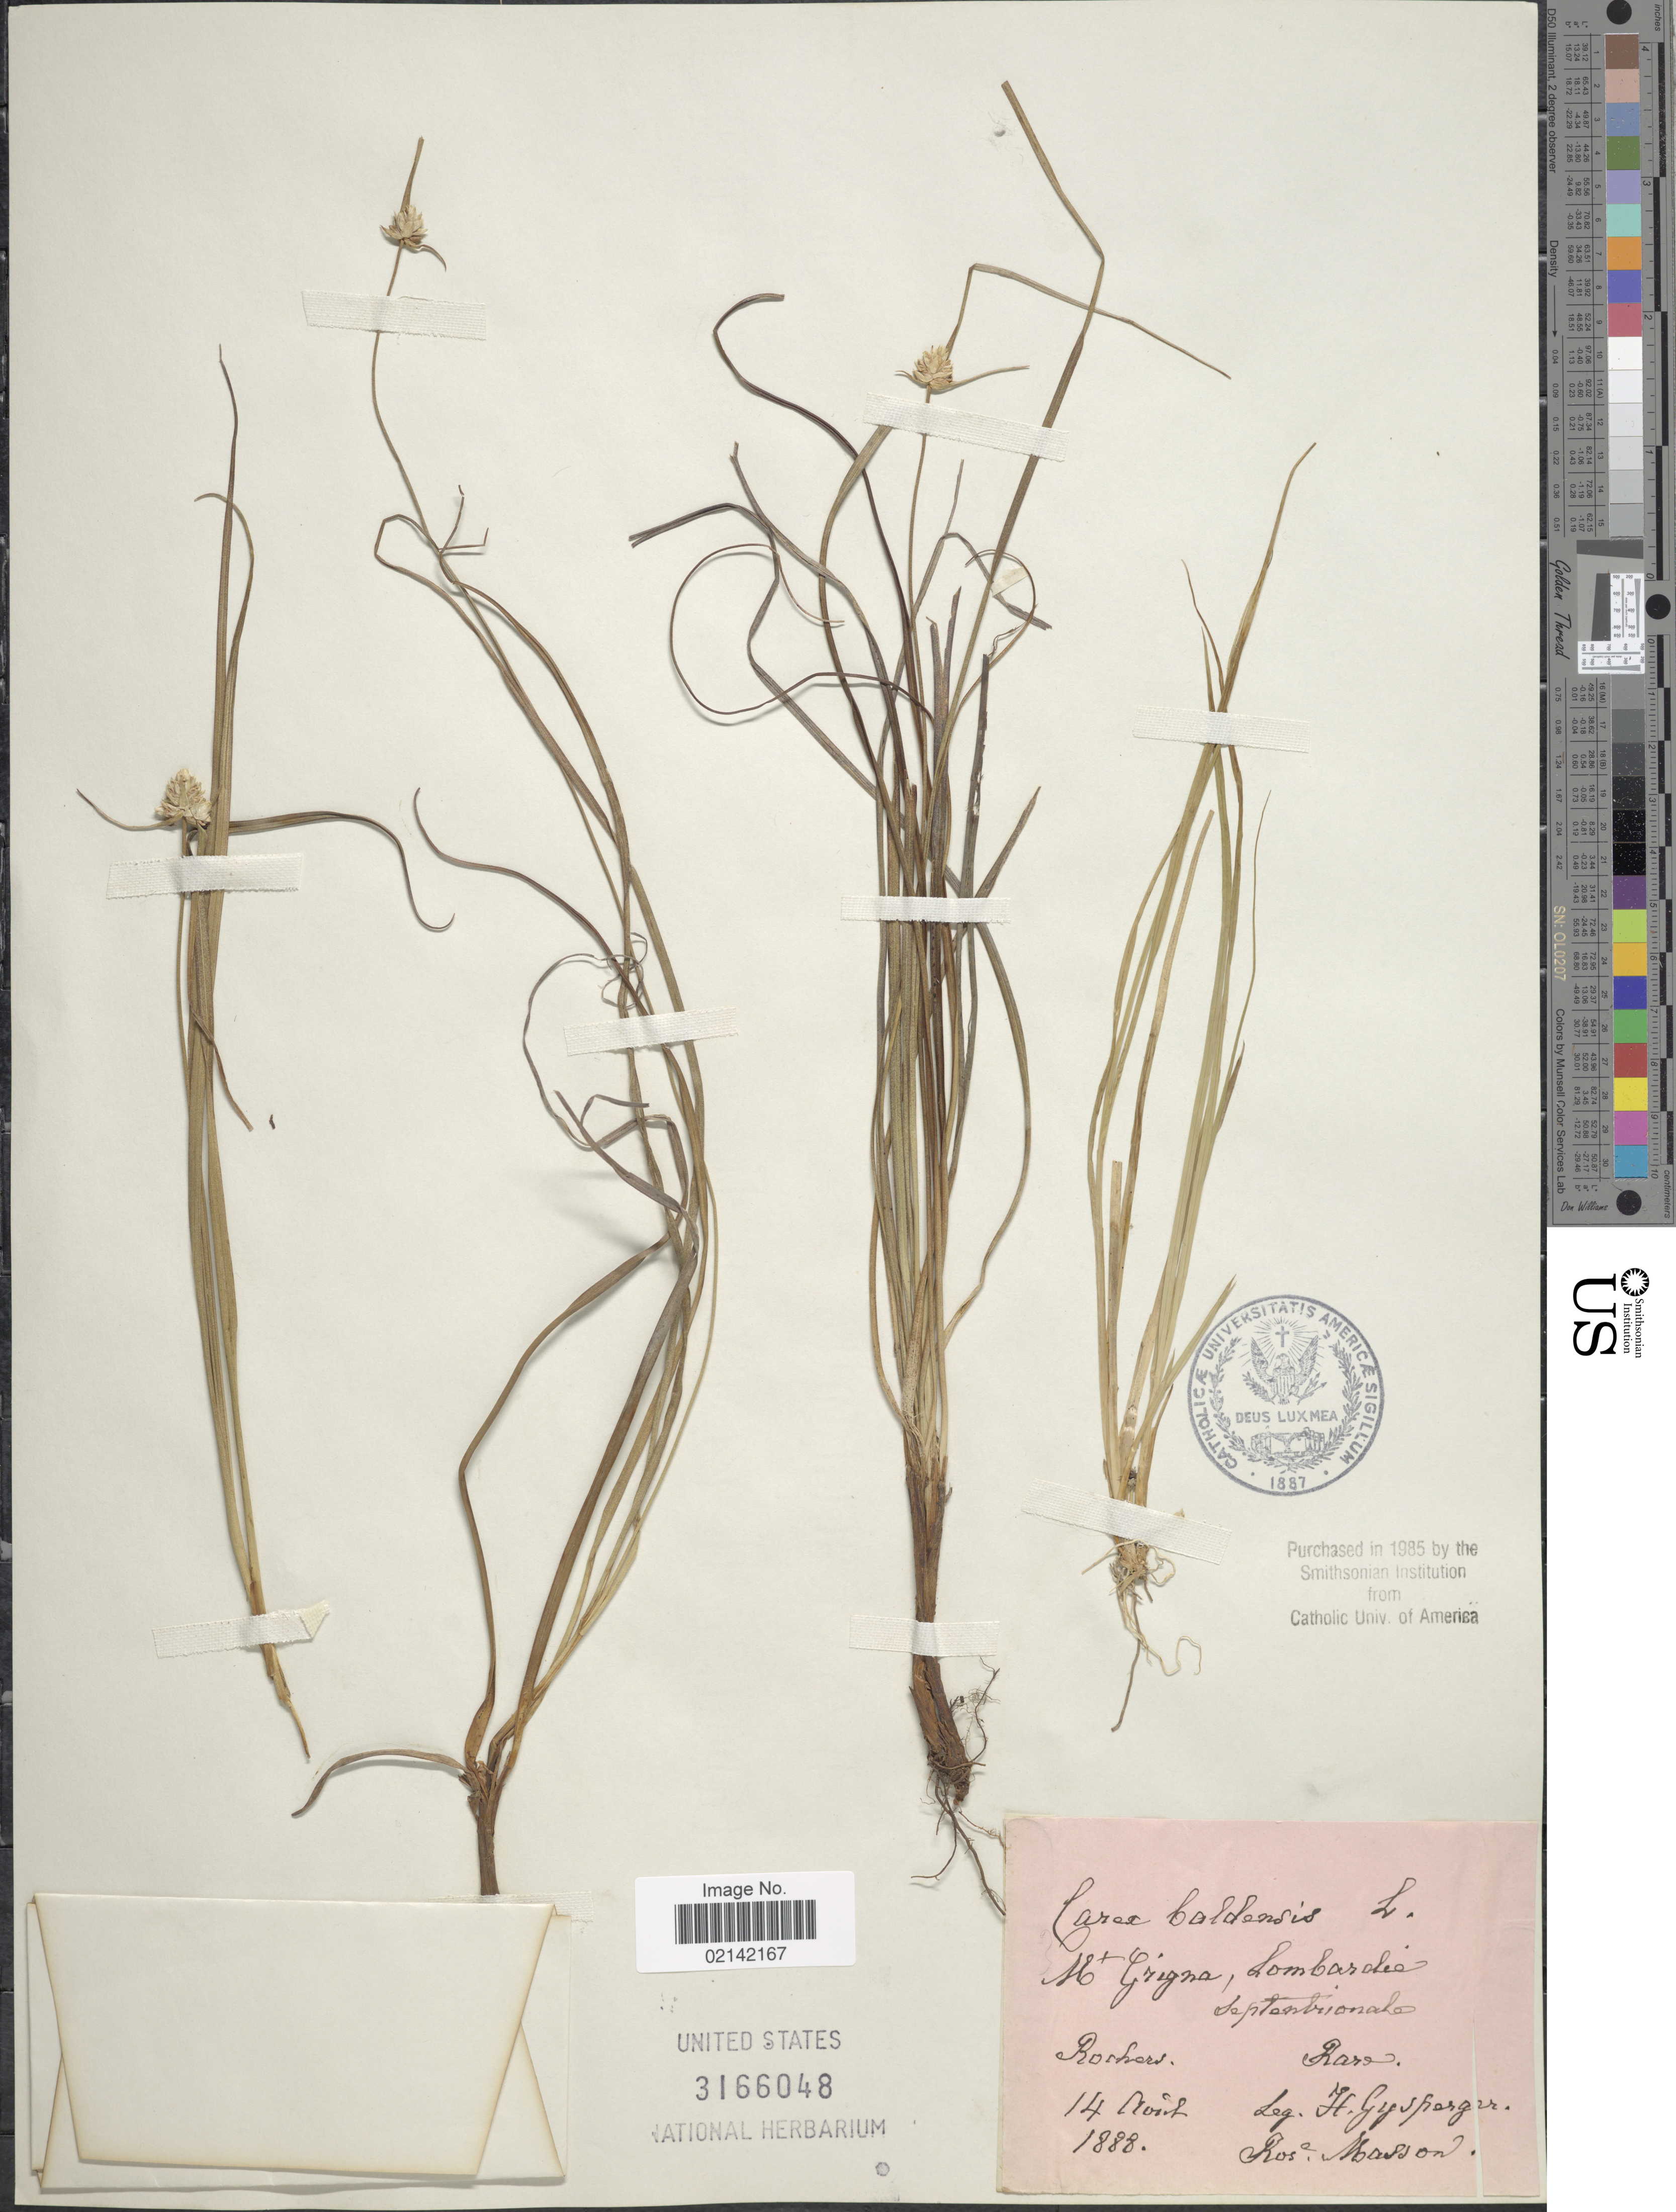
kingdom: Plantae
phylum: Tracheophyta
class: Liliopsida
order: Poales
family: Cyperaceae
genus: Carex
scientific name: Carex baldensis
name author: L.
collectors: H. Gysperger & R. Masson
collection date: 1888-08-14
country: Italy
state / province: Lombardy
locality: Mt. Grigna, Lombardie, Septentrionalis, Rochers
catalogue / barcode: US 3166048